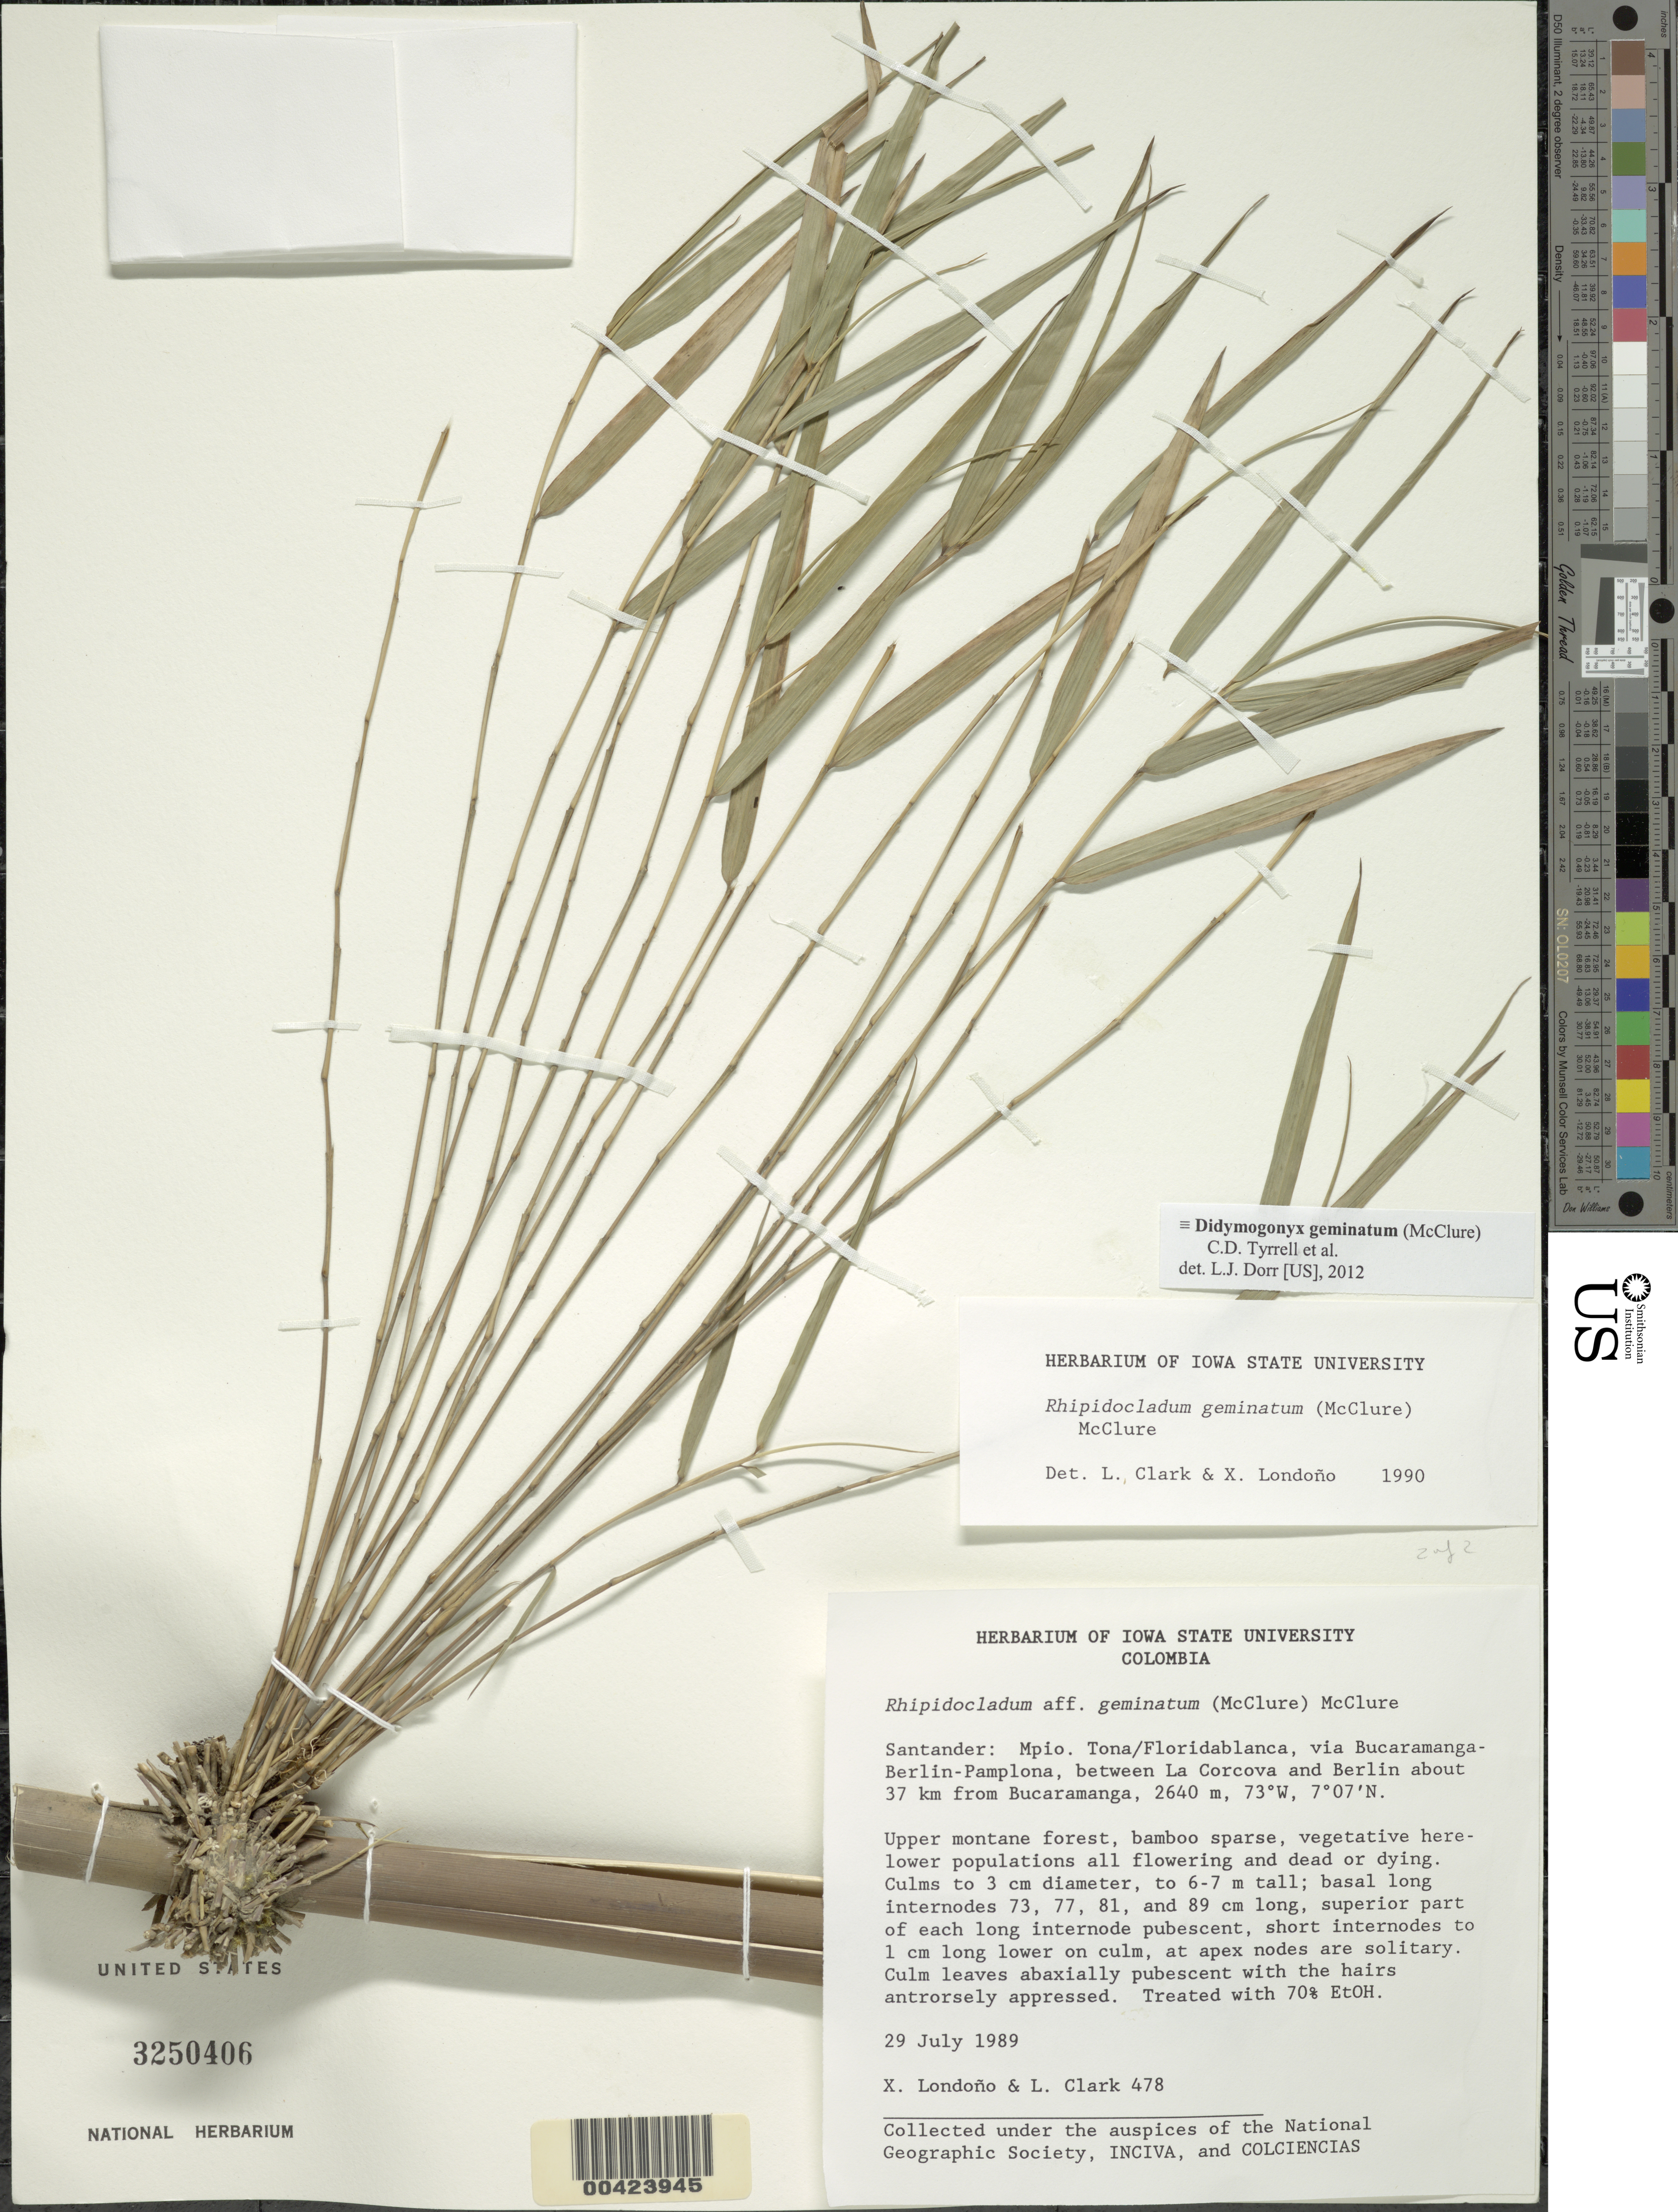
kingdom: Plantae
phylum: Tracheophyta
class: Liliopsida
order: Poales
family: Poaceae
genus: Rhipidocladum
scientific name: Rhipidocladum geminatum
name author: (McClure) McClure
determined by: Clark, L. G.; Londoño, X.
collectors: X. Londoño & L. G. Clark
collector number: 478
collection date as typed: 29 Jul 1989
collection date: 1989-07-29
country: Colombia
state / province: Santander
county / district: Floridablanca / Tona Mun.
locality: Via Bucaramanga - Berlin - Pamplona, between la Corcova and Berlin, about 37 km from Bucaramanga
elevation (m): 2640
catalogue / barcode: US 3250406